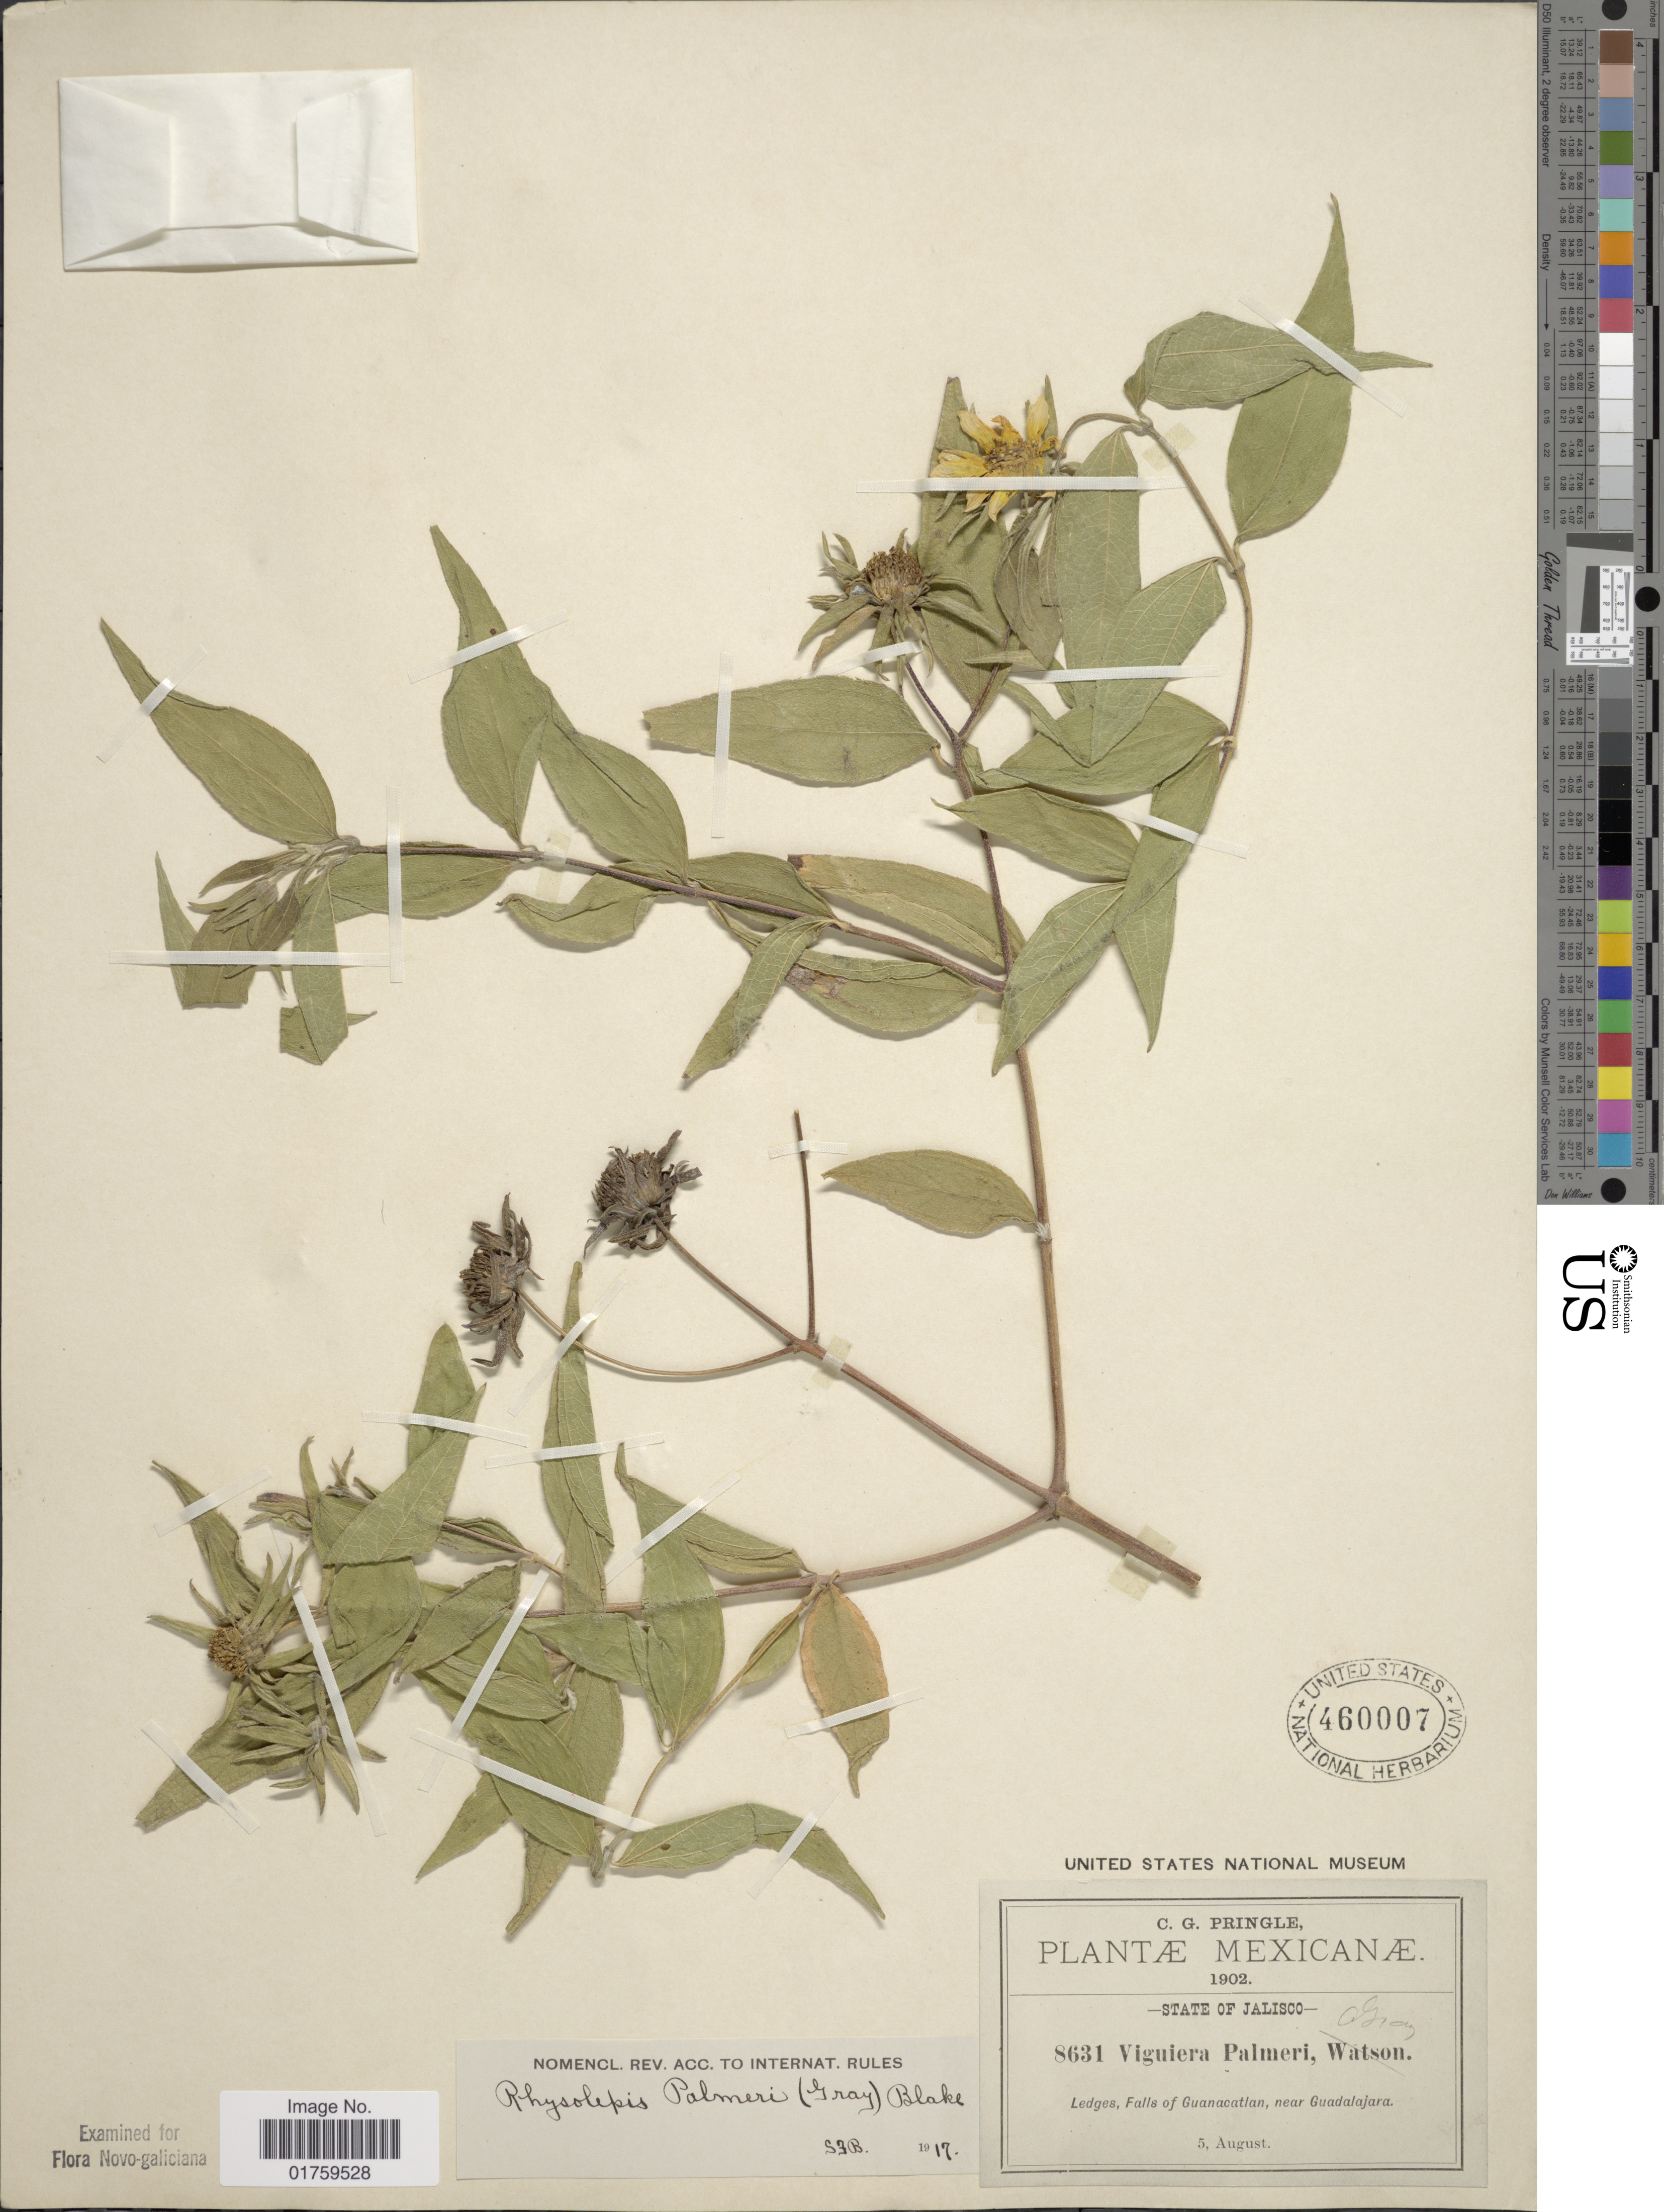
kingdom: Plantae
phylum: Tracheophyta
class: Magnoliopsida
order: Asterales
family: Asteraceae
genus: Rhysolepis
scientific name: Rhysolepis palmeri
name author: (A. Gray) Blake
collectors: C. G. Pringle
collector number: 8631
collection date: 1902-08-05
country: Mexico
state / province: Jalisco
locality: State of Jalisco. Ledges, Falls of Guanacatlan, near Guadalajara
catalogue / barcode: US 460007